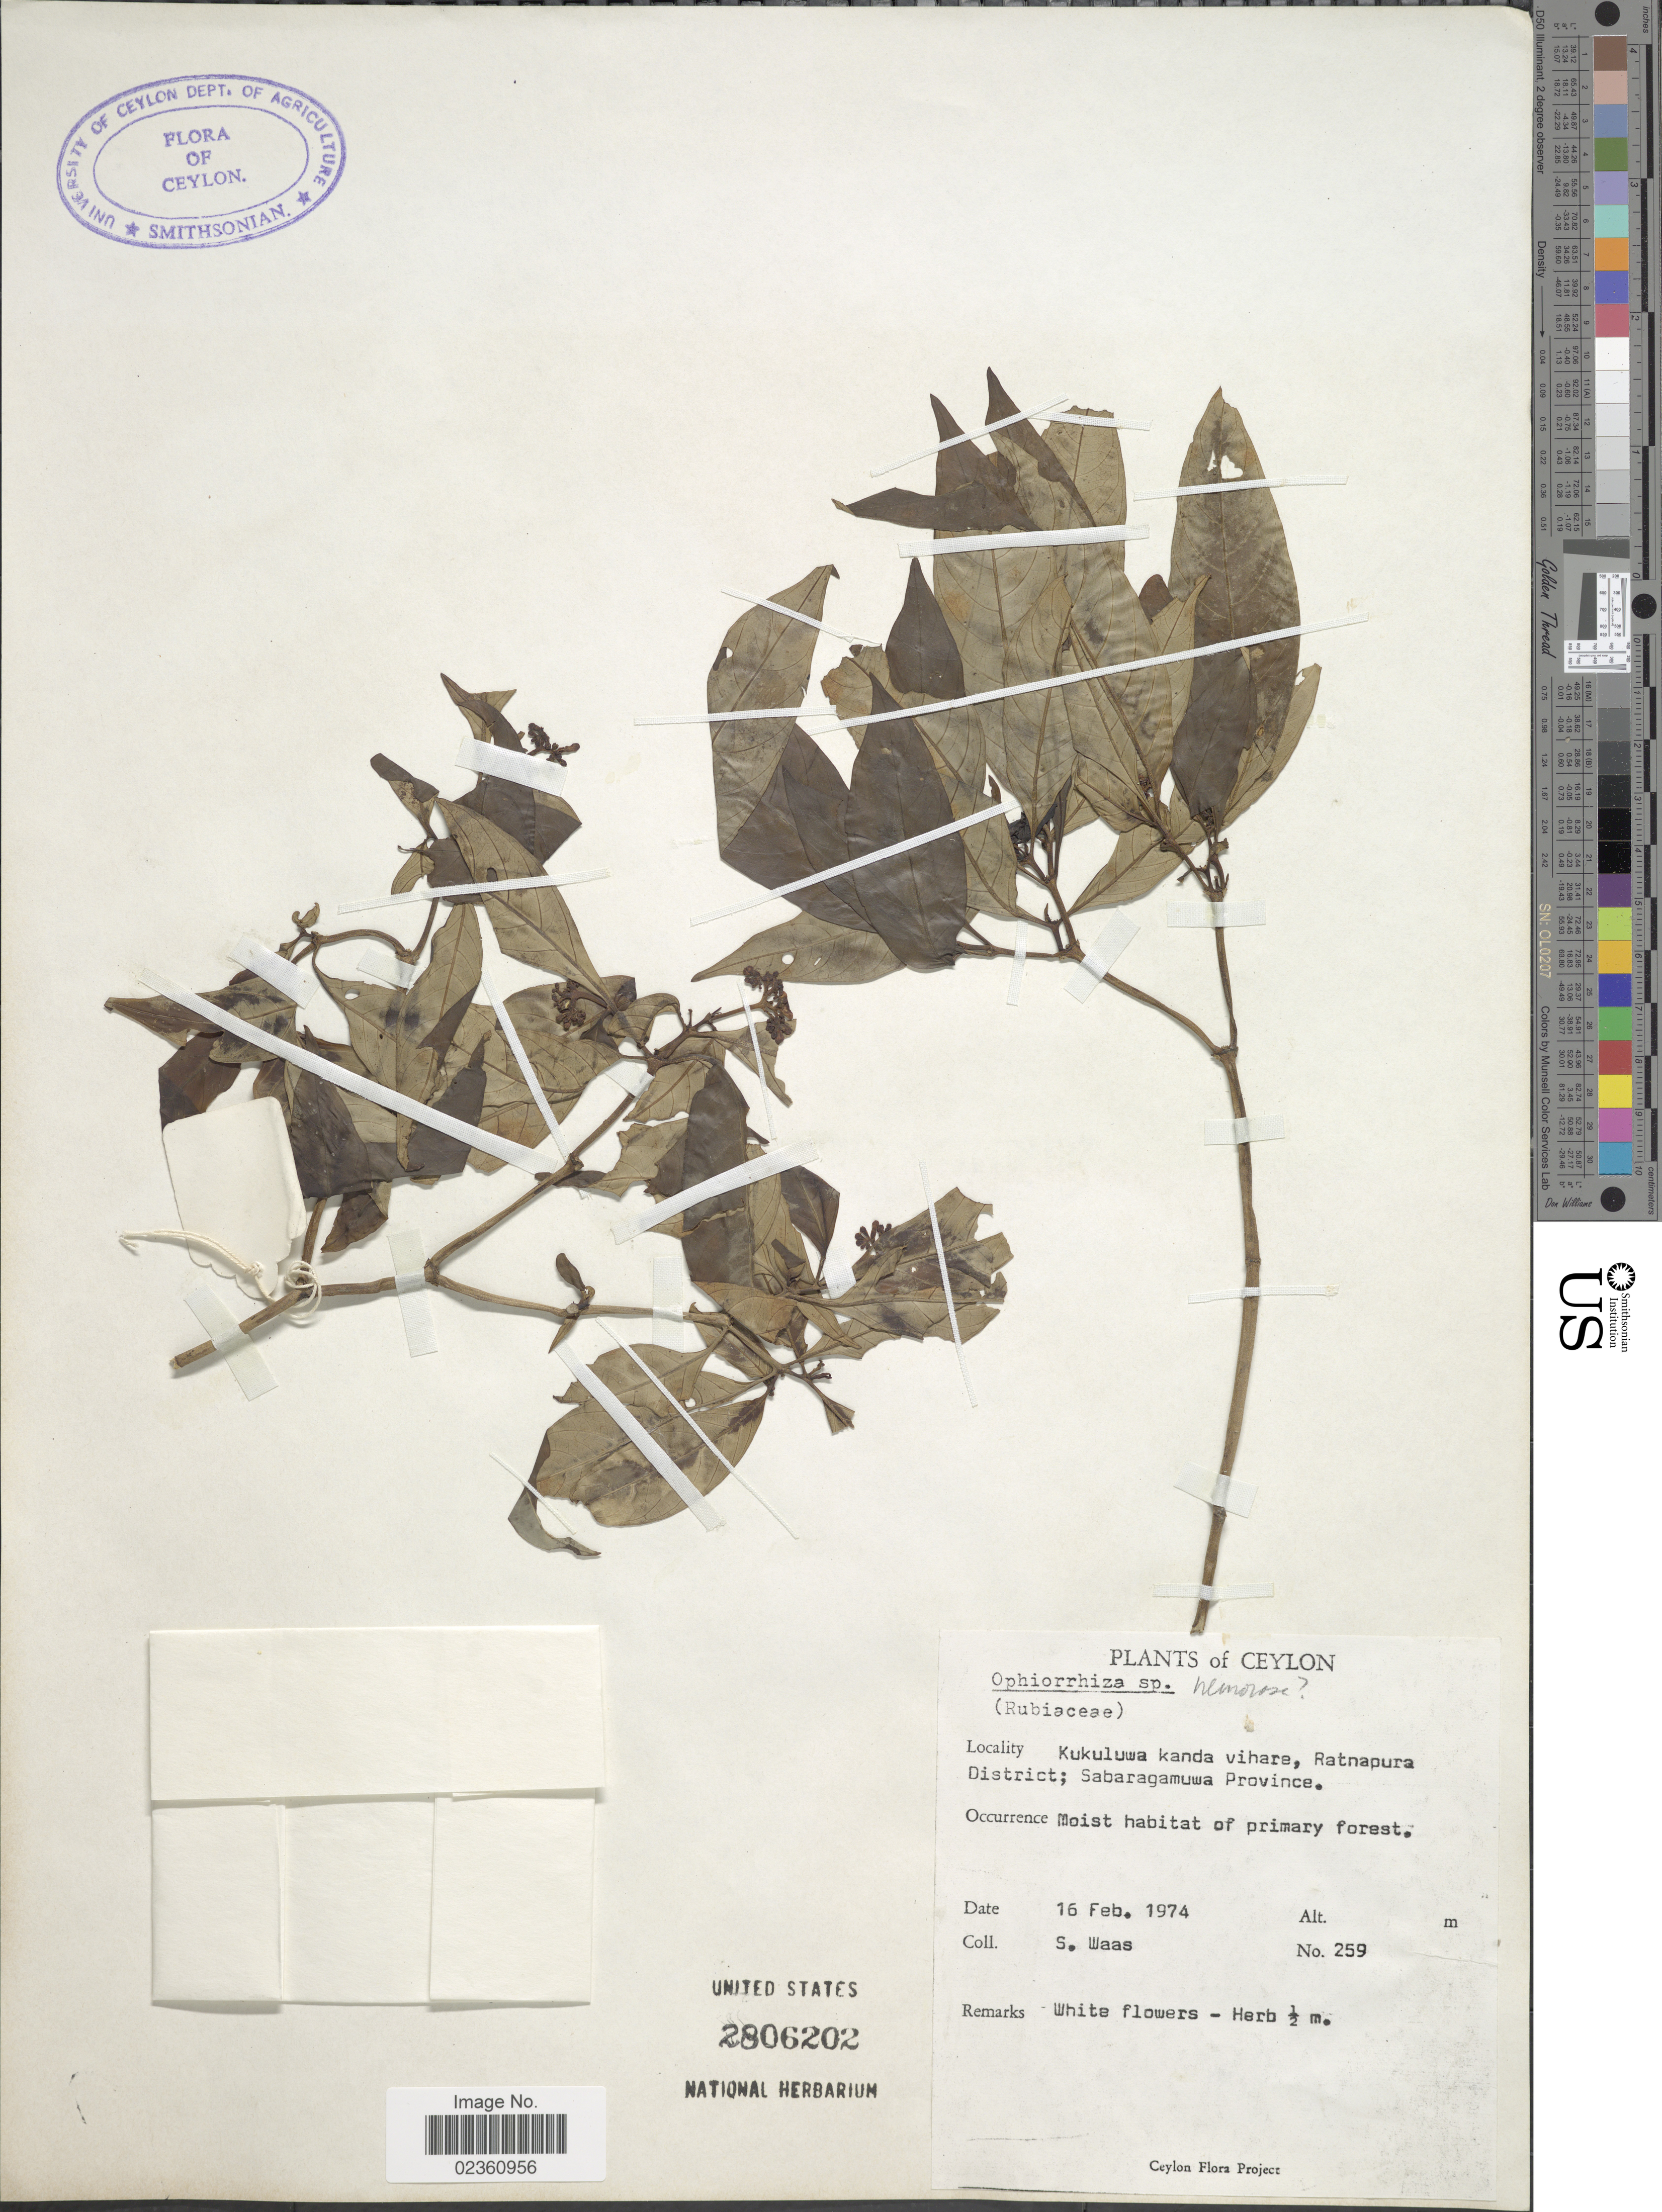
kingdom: Plantae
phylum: Tracheophyta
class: Magnoliopsida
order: Gentianales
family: Rubiaceae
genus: Ophiorrhiza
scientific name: Ophiorrhiza nemorosa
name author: Thwaites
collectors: S. Waas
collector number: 259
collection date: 1974-02-16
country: Sri Lanka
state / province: Sabaragamuwa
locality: Ceylon, Kukuluwa kanda vihare, Ratnapura District; Moist habitat of primary forest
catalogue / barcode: US 2806202